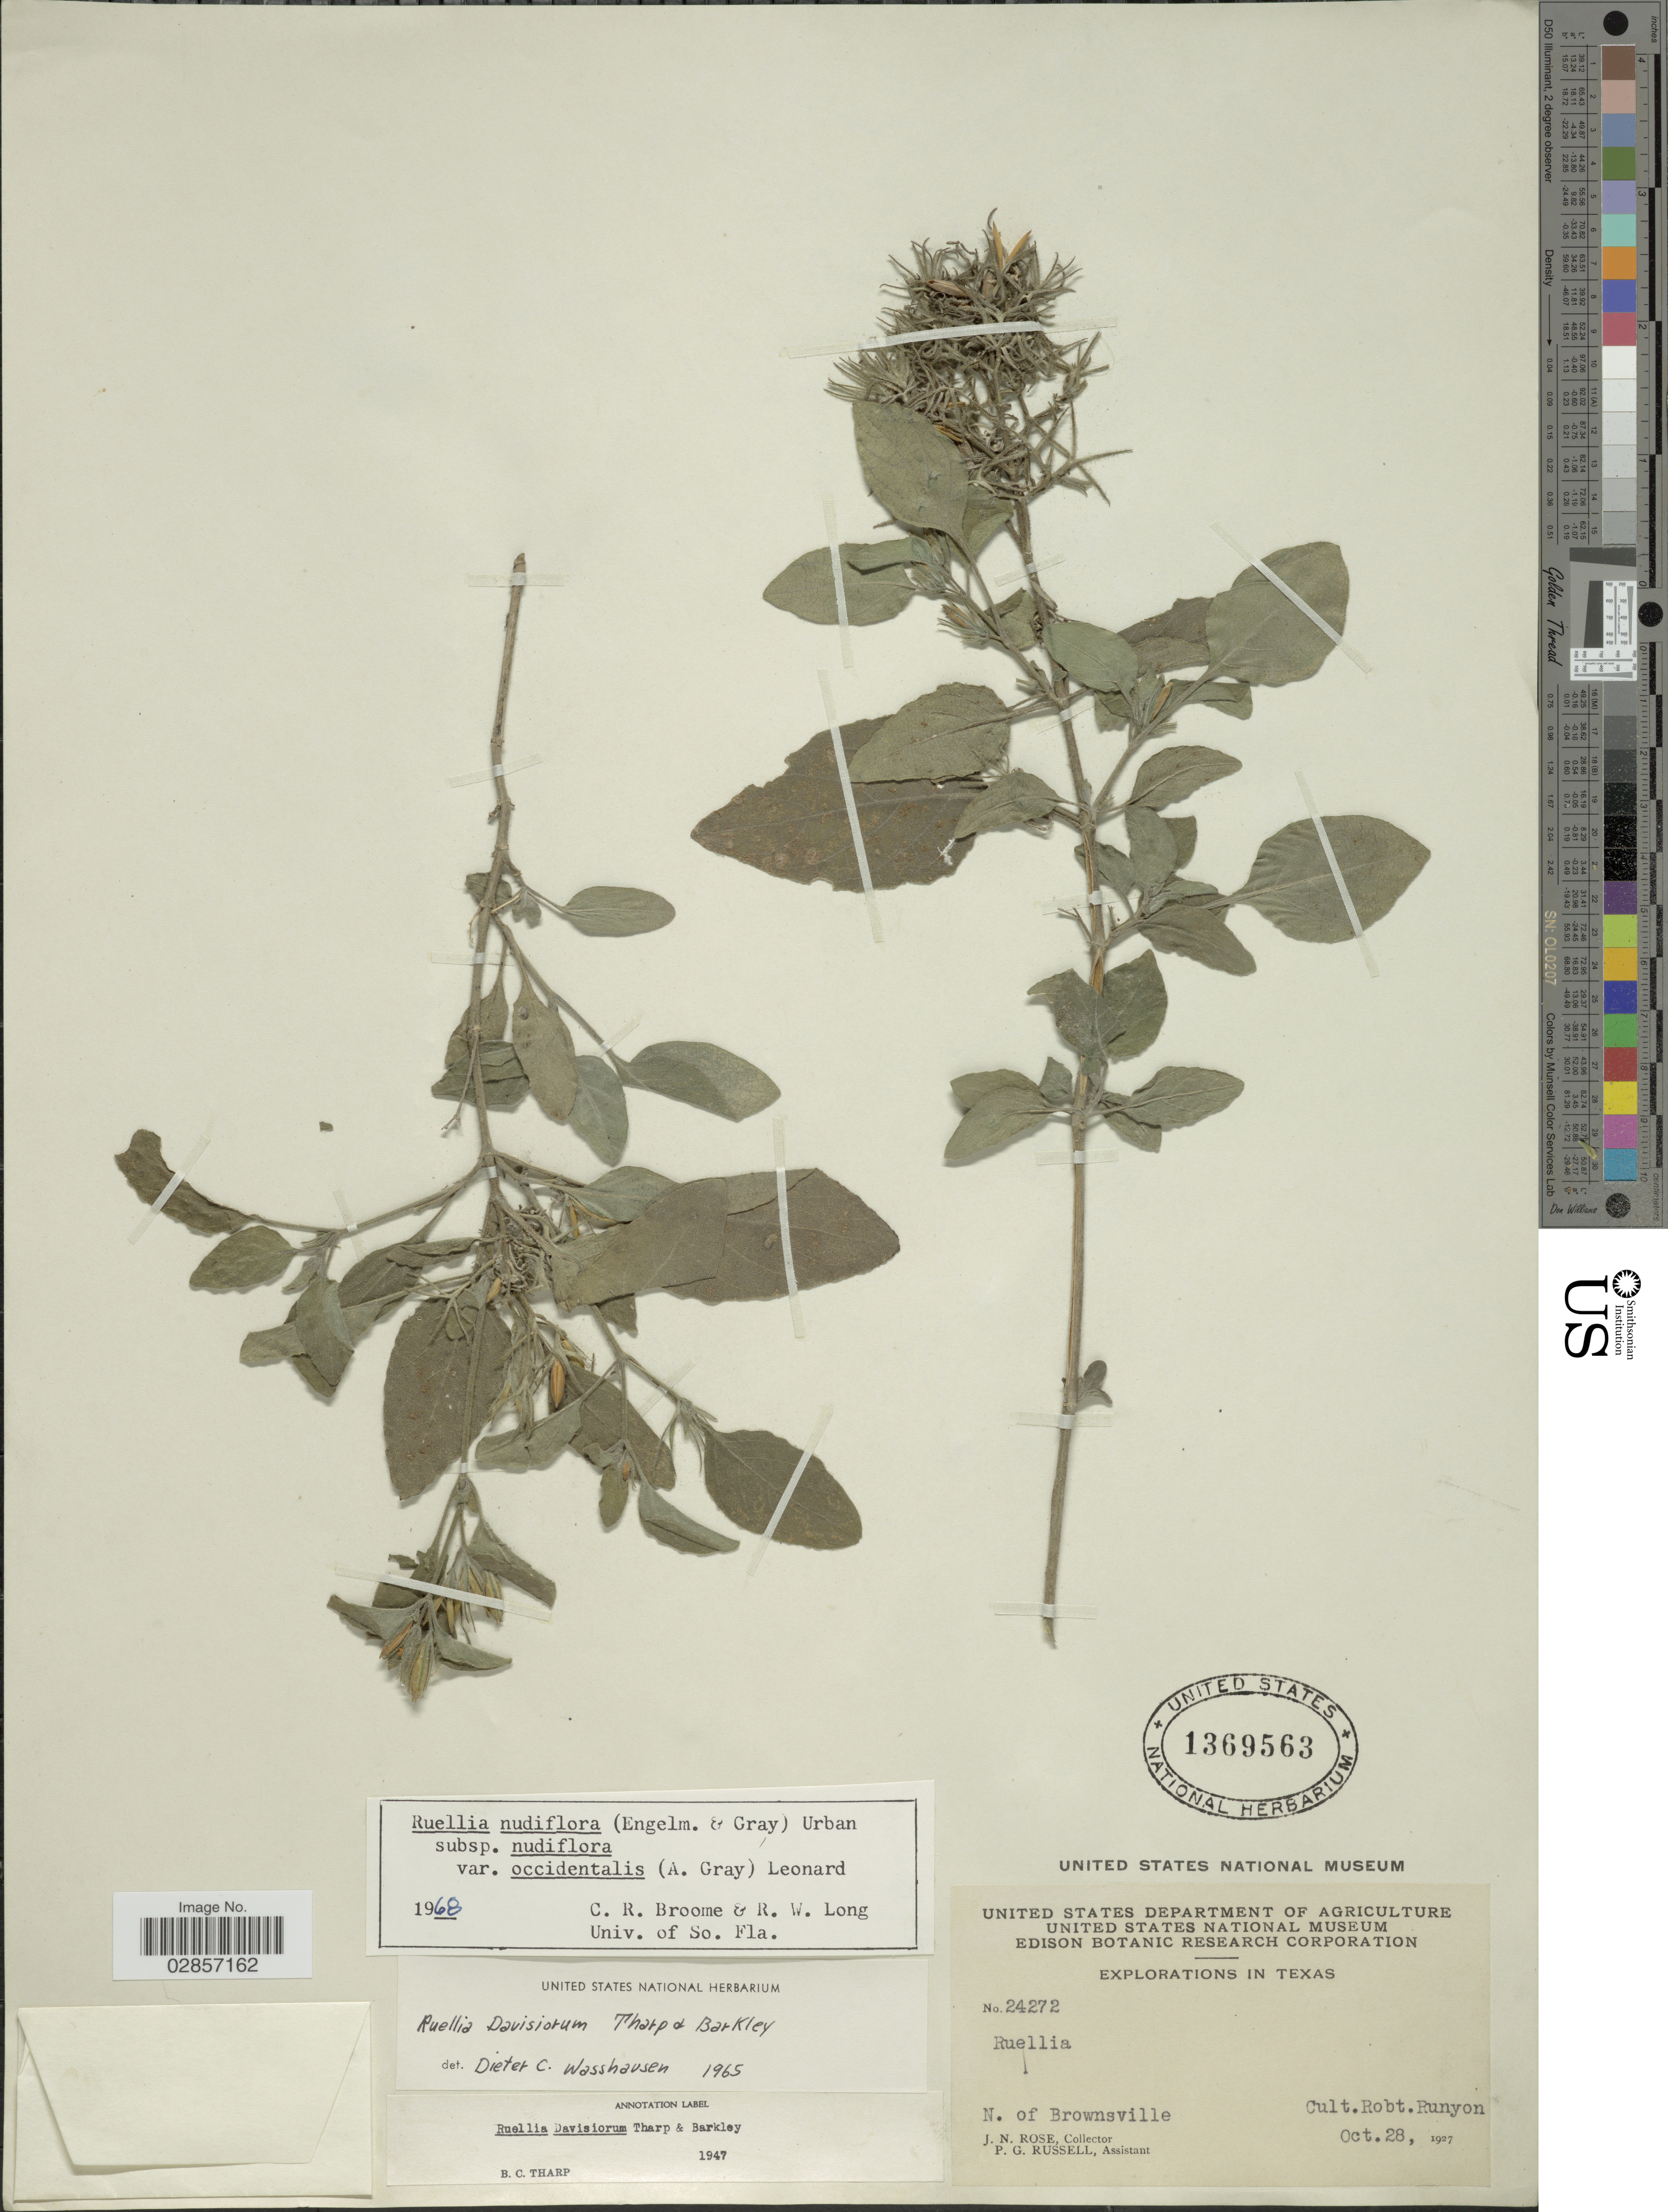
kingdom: Plantae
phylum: Tracheophyta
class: Magnoliopsida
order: Lamiales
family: Acanthaceae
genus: Ruellia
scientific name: Ruellia davisiorum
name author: Tharp & F.A. Barkley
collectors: J. N. Rose & P. G. Russell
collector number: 24272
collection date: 1927-10-28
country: United States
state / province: Texas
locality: N. of Brownsville.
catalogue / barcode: US 1369563